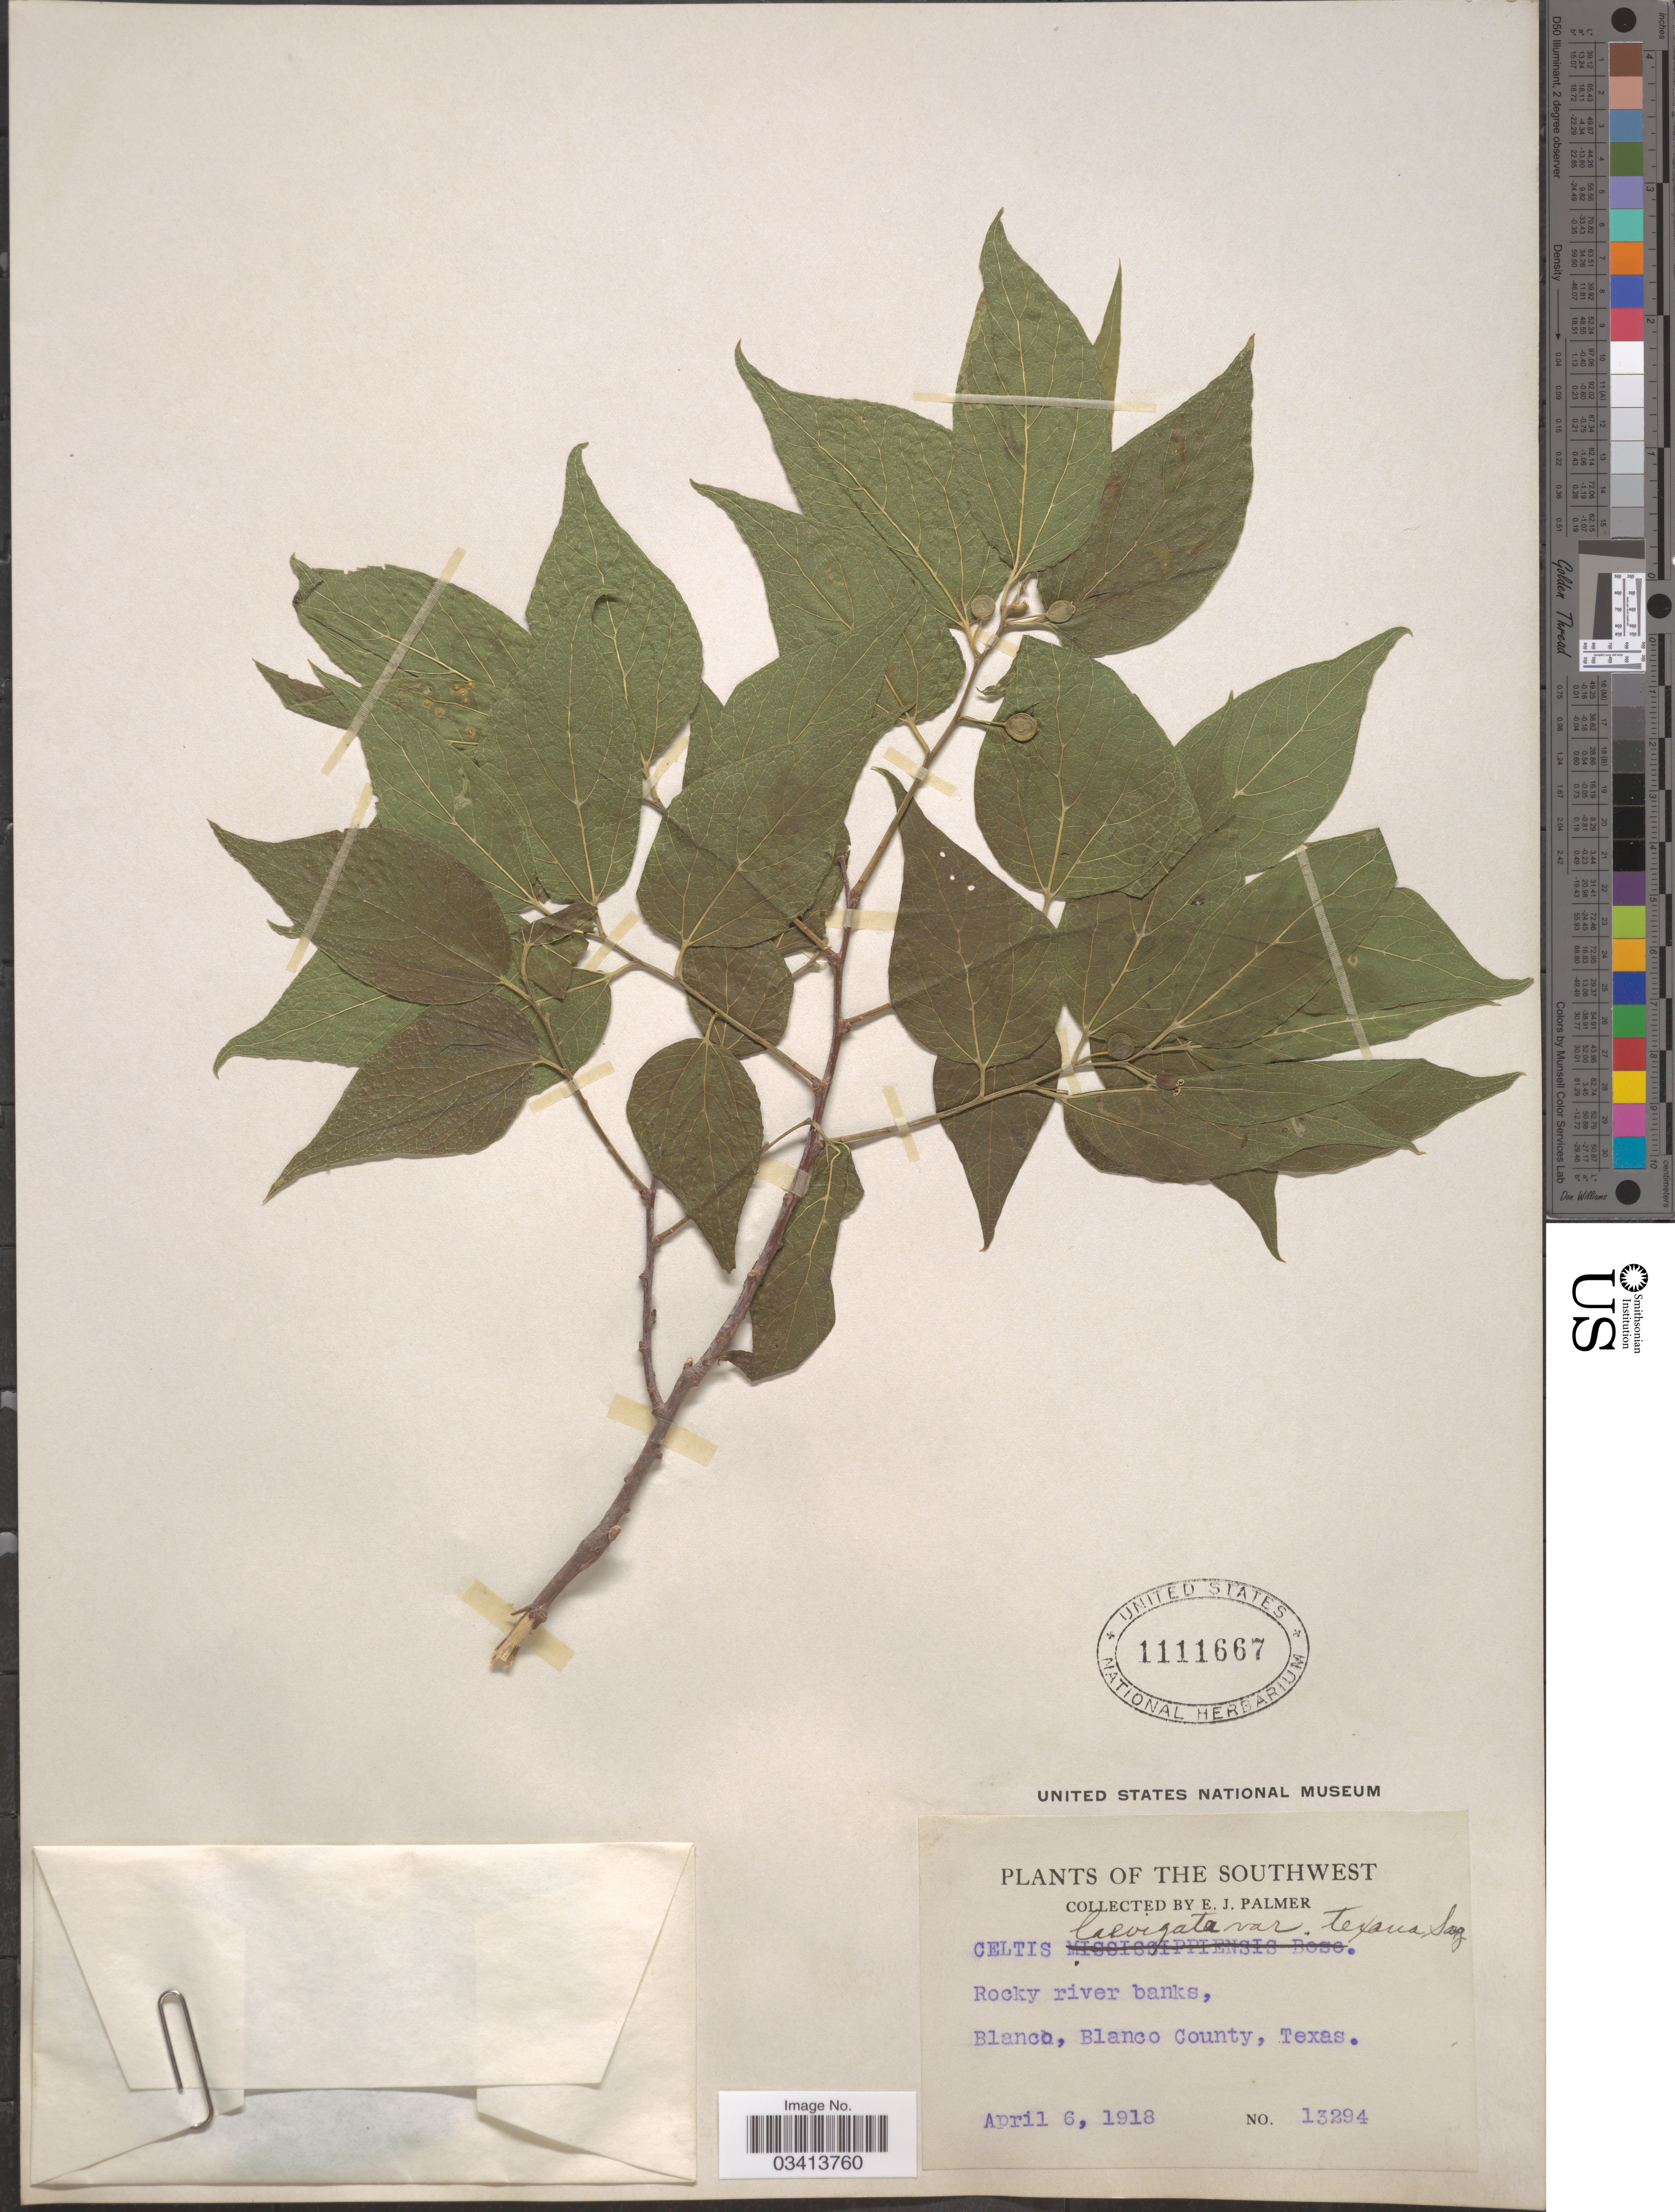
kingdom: Plantae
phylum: Tracheophyta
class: Magnoliopsida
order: Rosales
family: Cannabaceae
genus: Celtis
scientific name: Celtis laevigata var. texana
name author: Sarg.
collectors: E. J. Palmer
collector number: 13294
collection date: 1918-04-06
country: United States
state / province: Texas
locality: The Southwest. Rocky river banks, Blanco, Blanco County.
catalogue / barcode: US 1111667